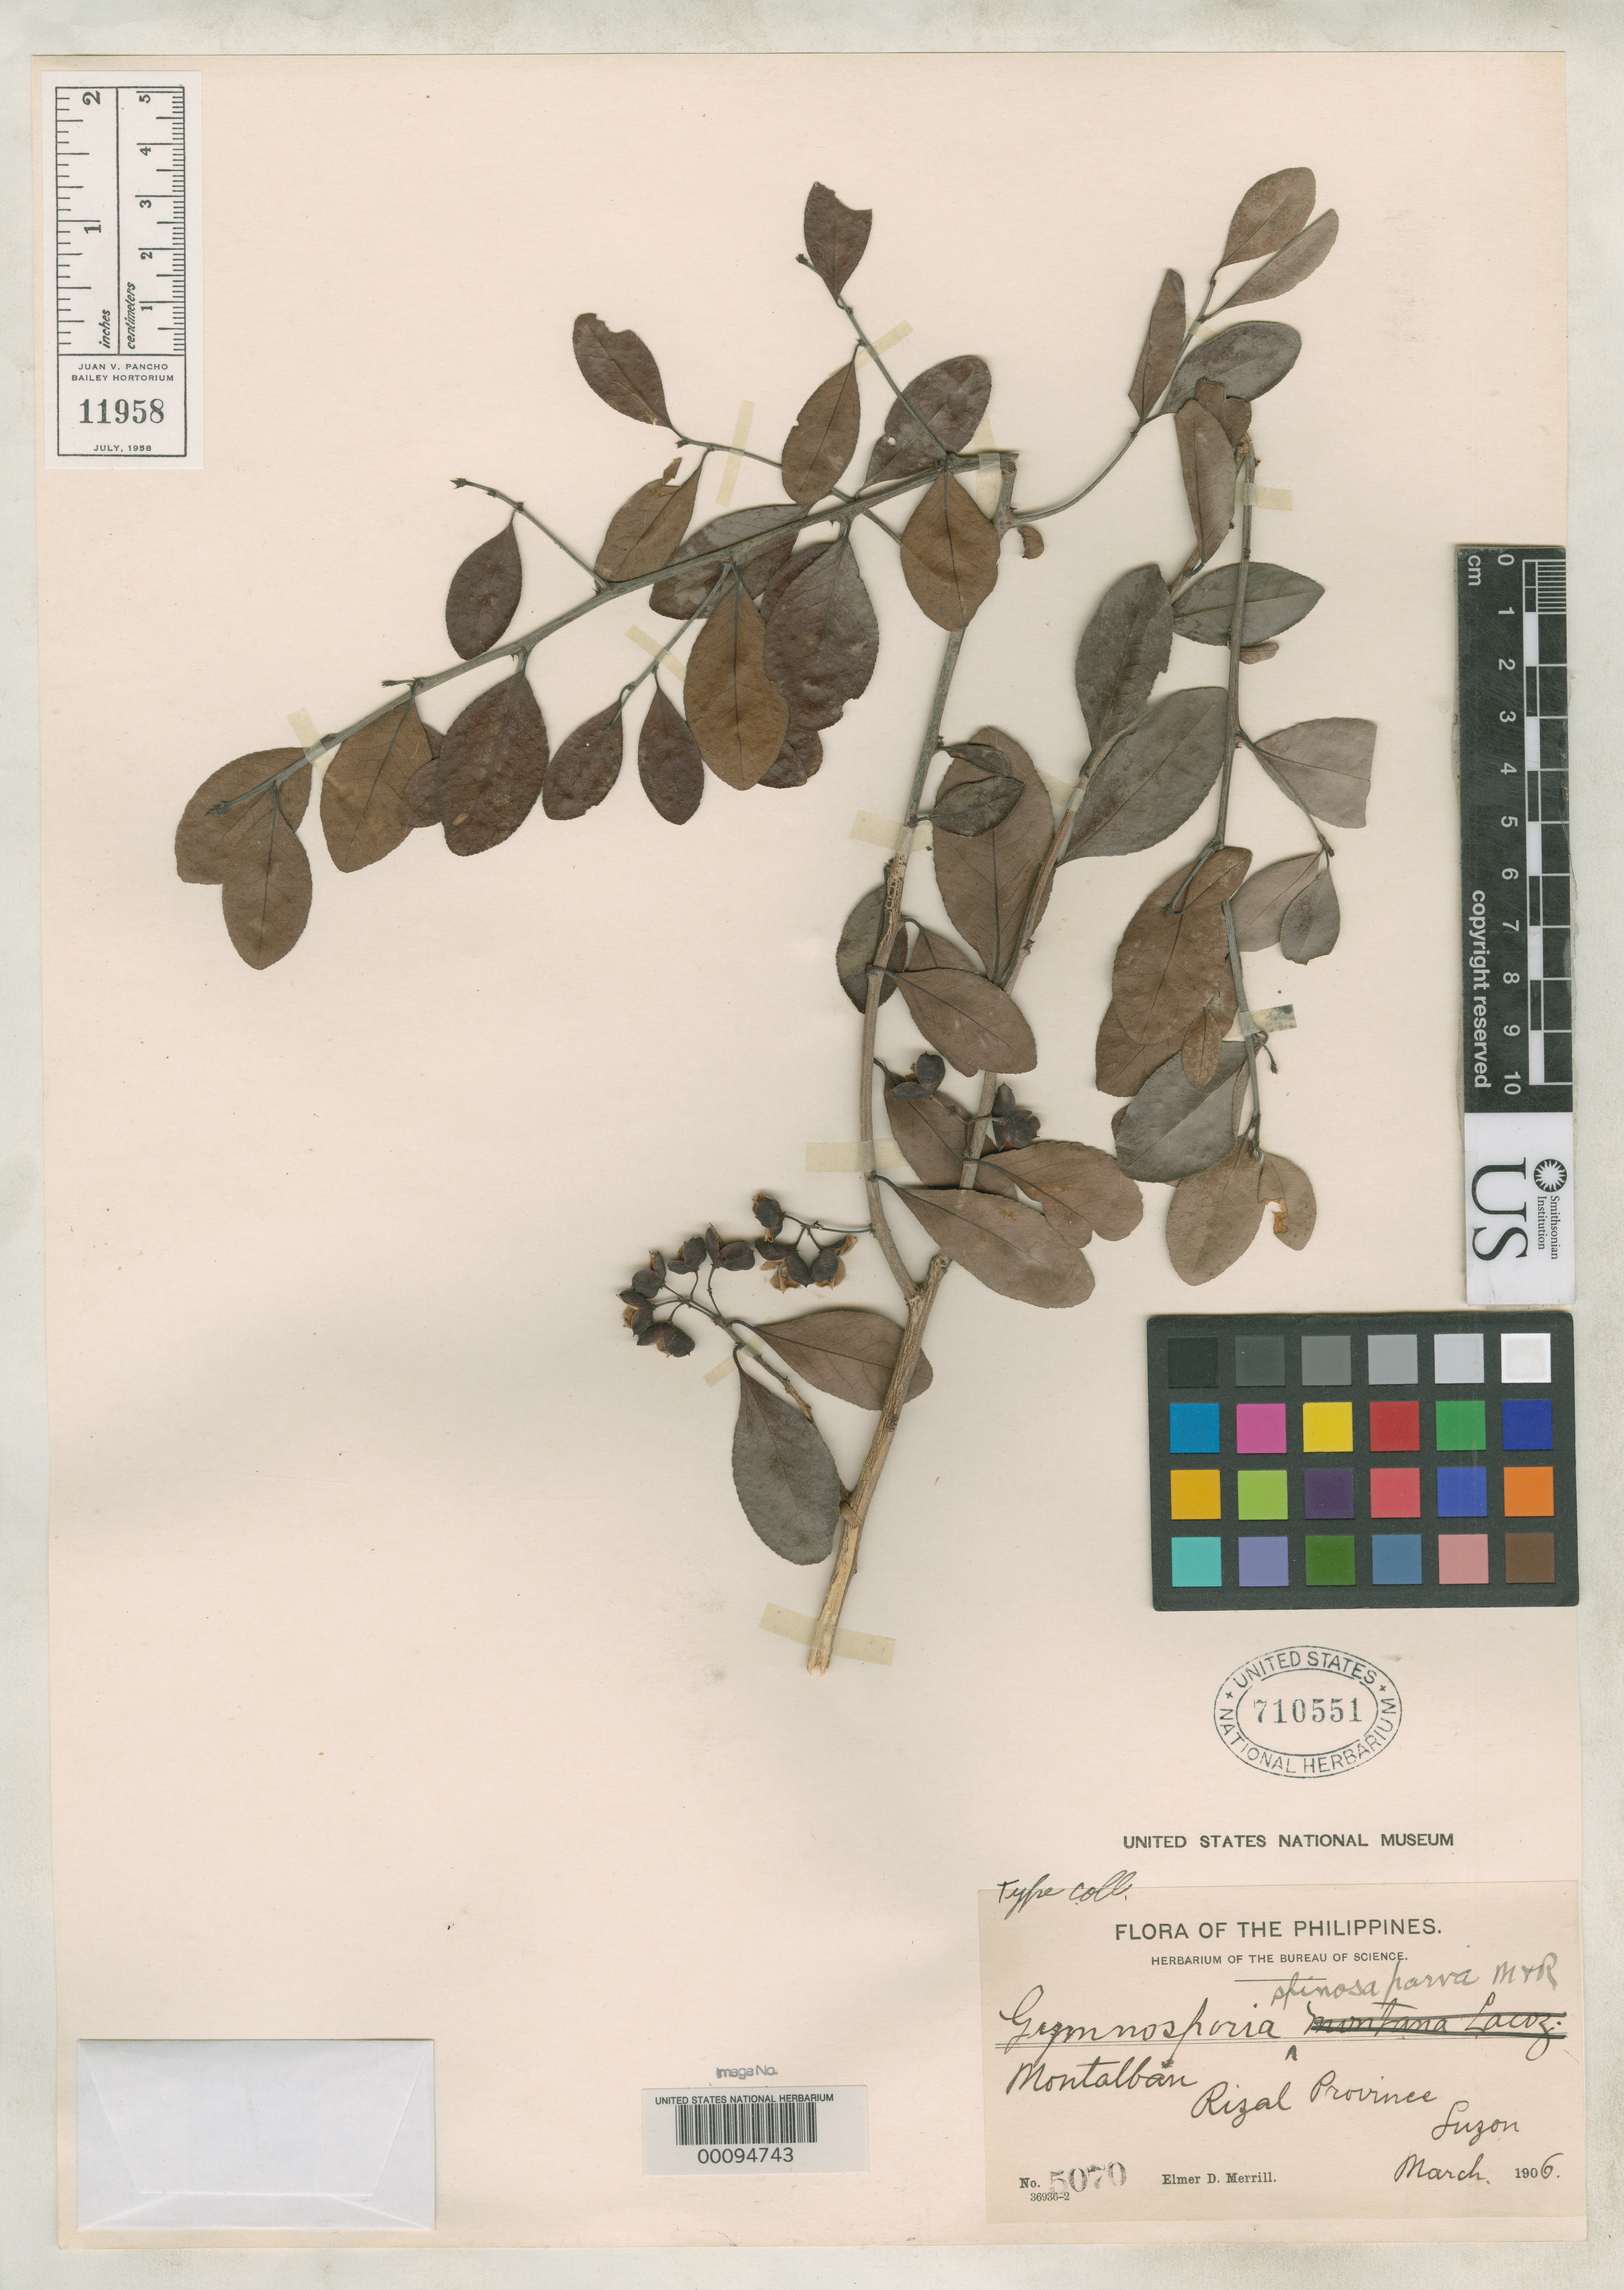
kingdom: Plantae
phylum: Tracheophyta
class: Magnoliopsida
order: Celastrales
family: Celastraceae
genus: Gymnosporia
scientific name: Gymnosporia spinosa var. parva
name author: Merr. & Rolfe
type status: Isotype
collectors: E. D. Merrill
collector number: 5070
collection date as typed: Mar 1906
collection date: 1906-03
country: Philippines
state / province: Calabarzon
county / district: Rizal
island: Luzon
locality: Montalban, Mariquina River.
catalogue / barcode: US 710551